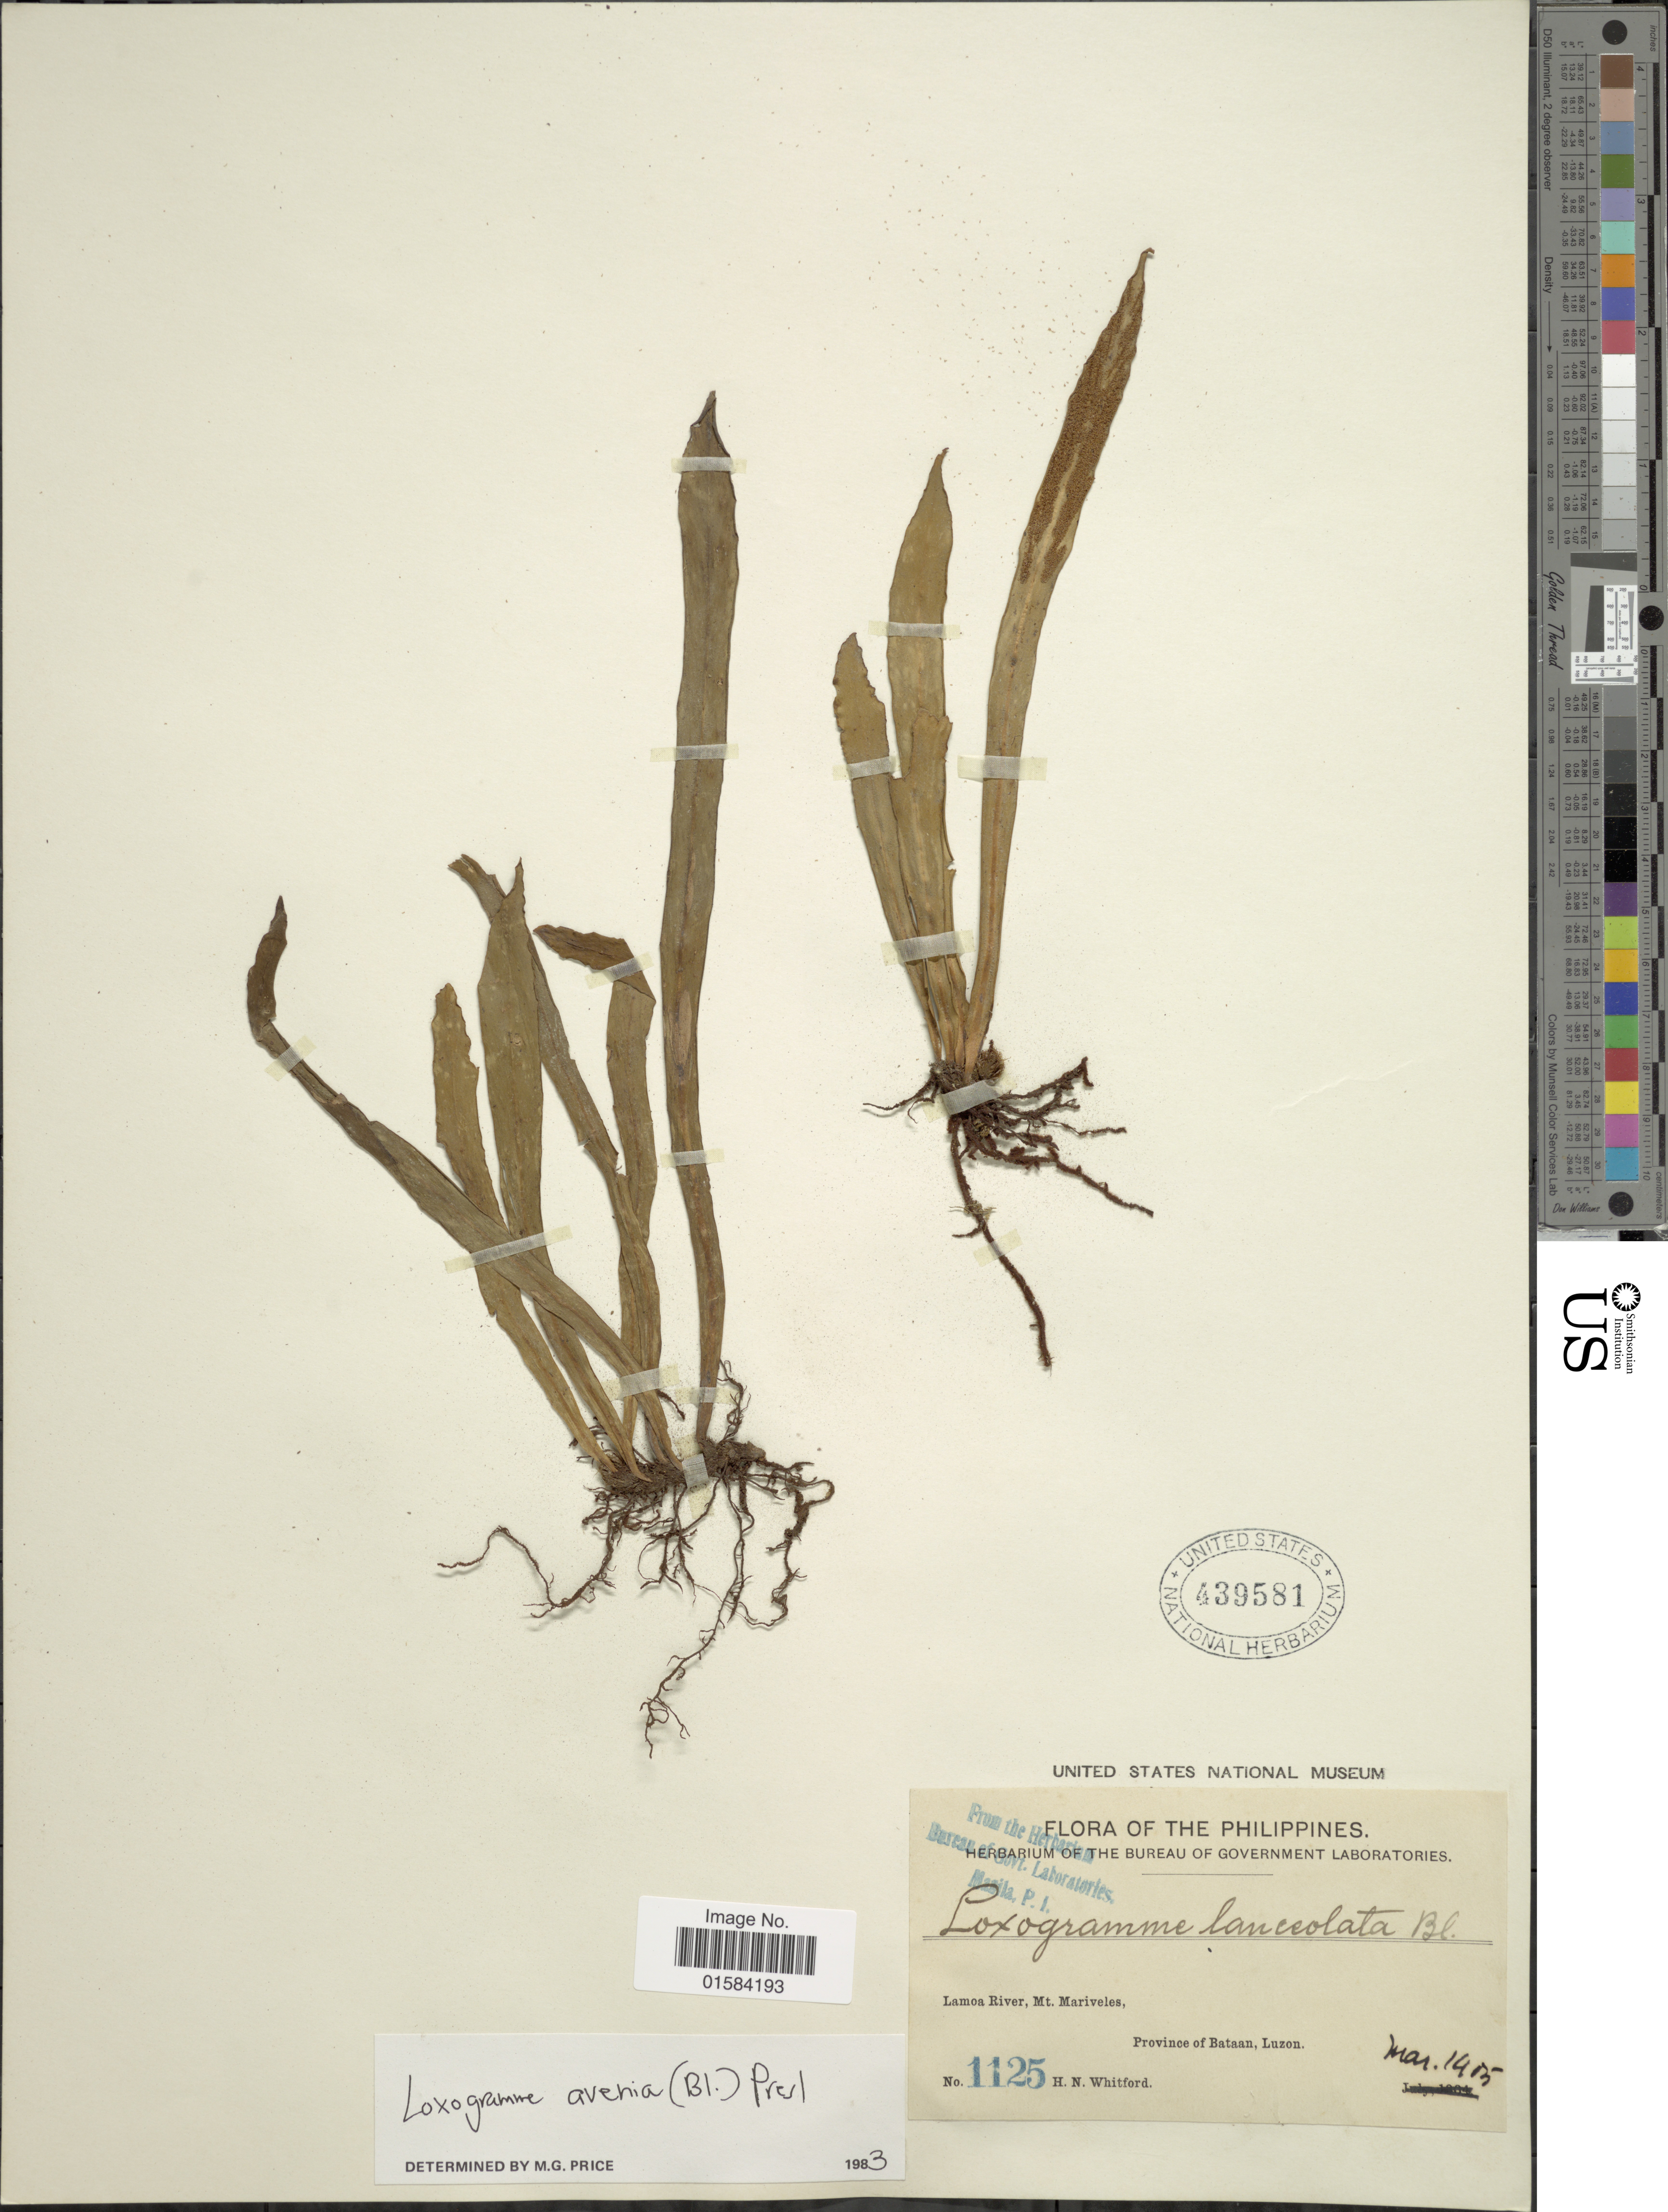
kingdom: Plantae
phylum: Tracheophyta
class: Polypodiopsida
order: Polypodiales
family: Polypodiaceae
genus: Loxogramme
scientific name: Loxogramme avenia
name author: (Blume) C. Presl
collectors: H. N. Whitford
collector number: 1125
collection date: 1905-03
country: Philippines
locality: Lamao River, Mt Mariveles, province of Bataan, Luzon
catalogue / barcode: US 439581